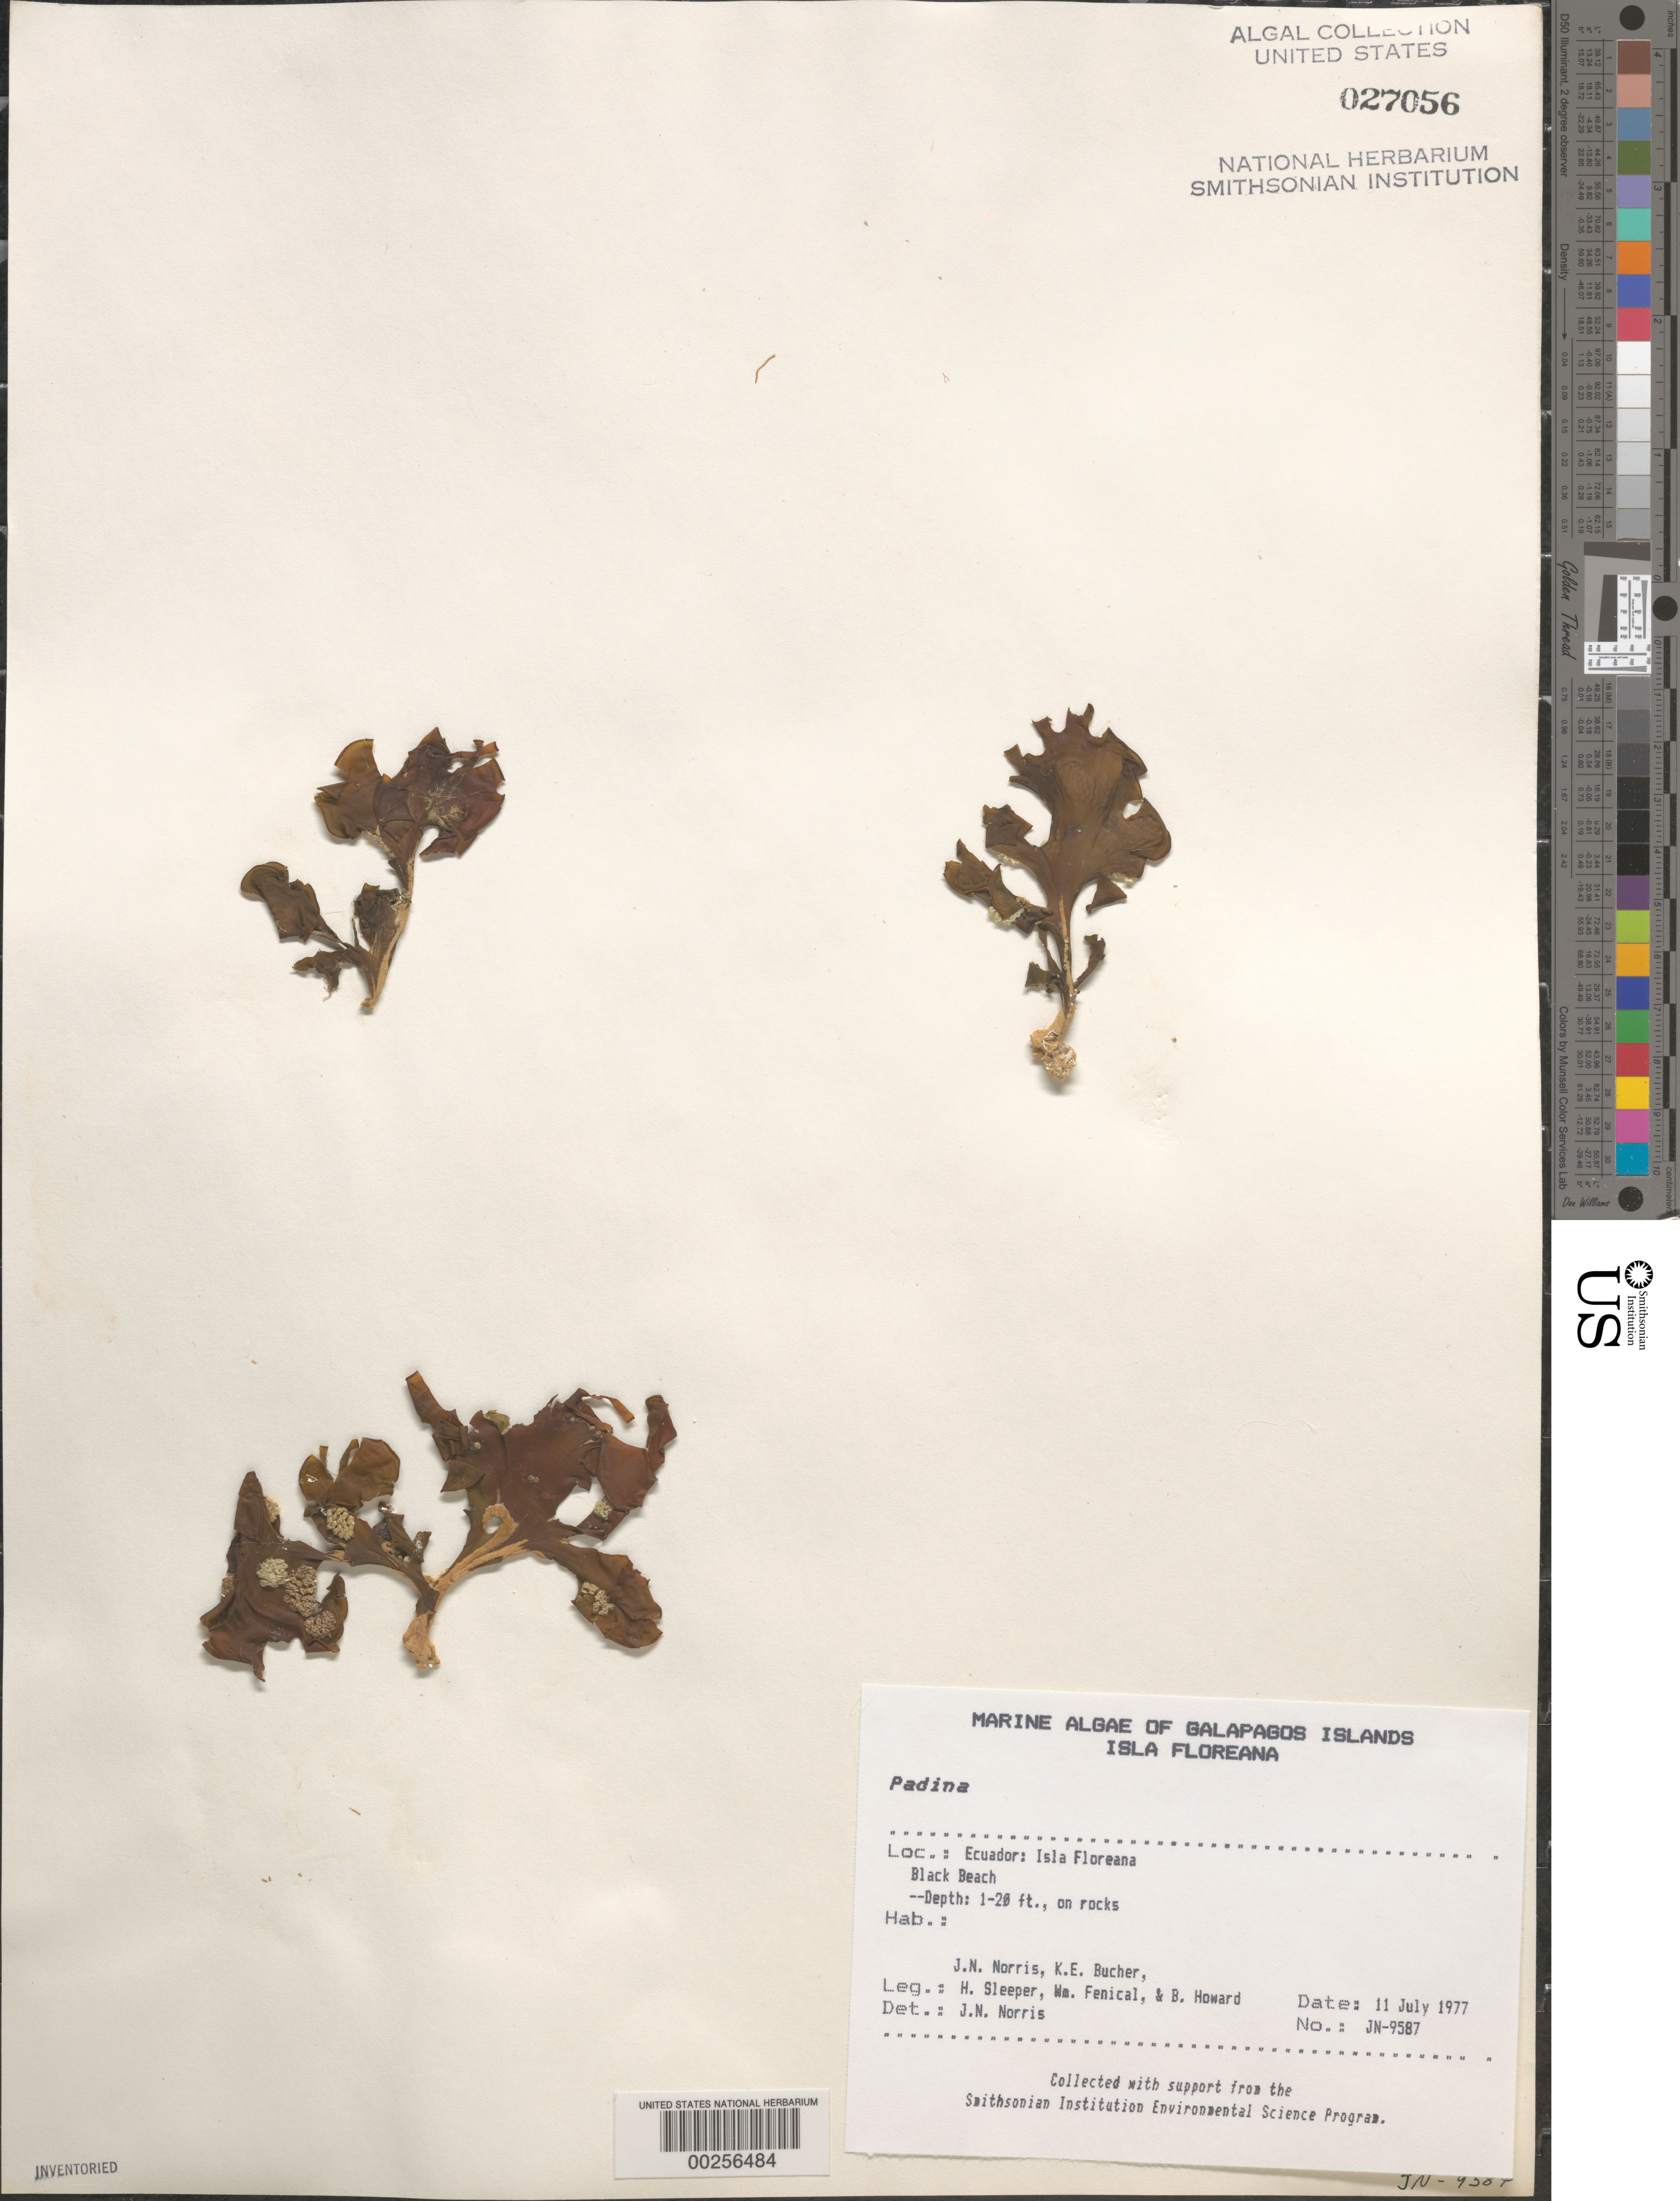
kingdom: Chromista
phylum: Ochrophyta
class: Phaeophyceae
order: Dictyotales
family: Dictyotaceae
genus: Padina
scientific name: Padina sp.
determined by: Norris, James N.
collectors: J. N. Norris, K. E. Bucher, H. Sleeper, W. Fenical & B. Howard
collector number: JN-9587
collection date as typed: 11 Jul 1977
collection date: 1977-07-11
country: Ecuador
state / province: Colón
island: Floreana [Charles, Santa Maria]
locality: Black Beach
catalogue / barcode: US 27056